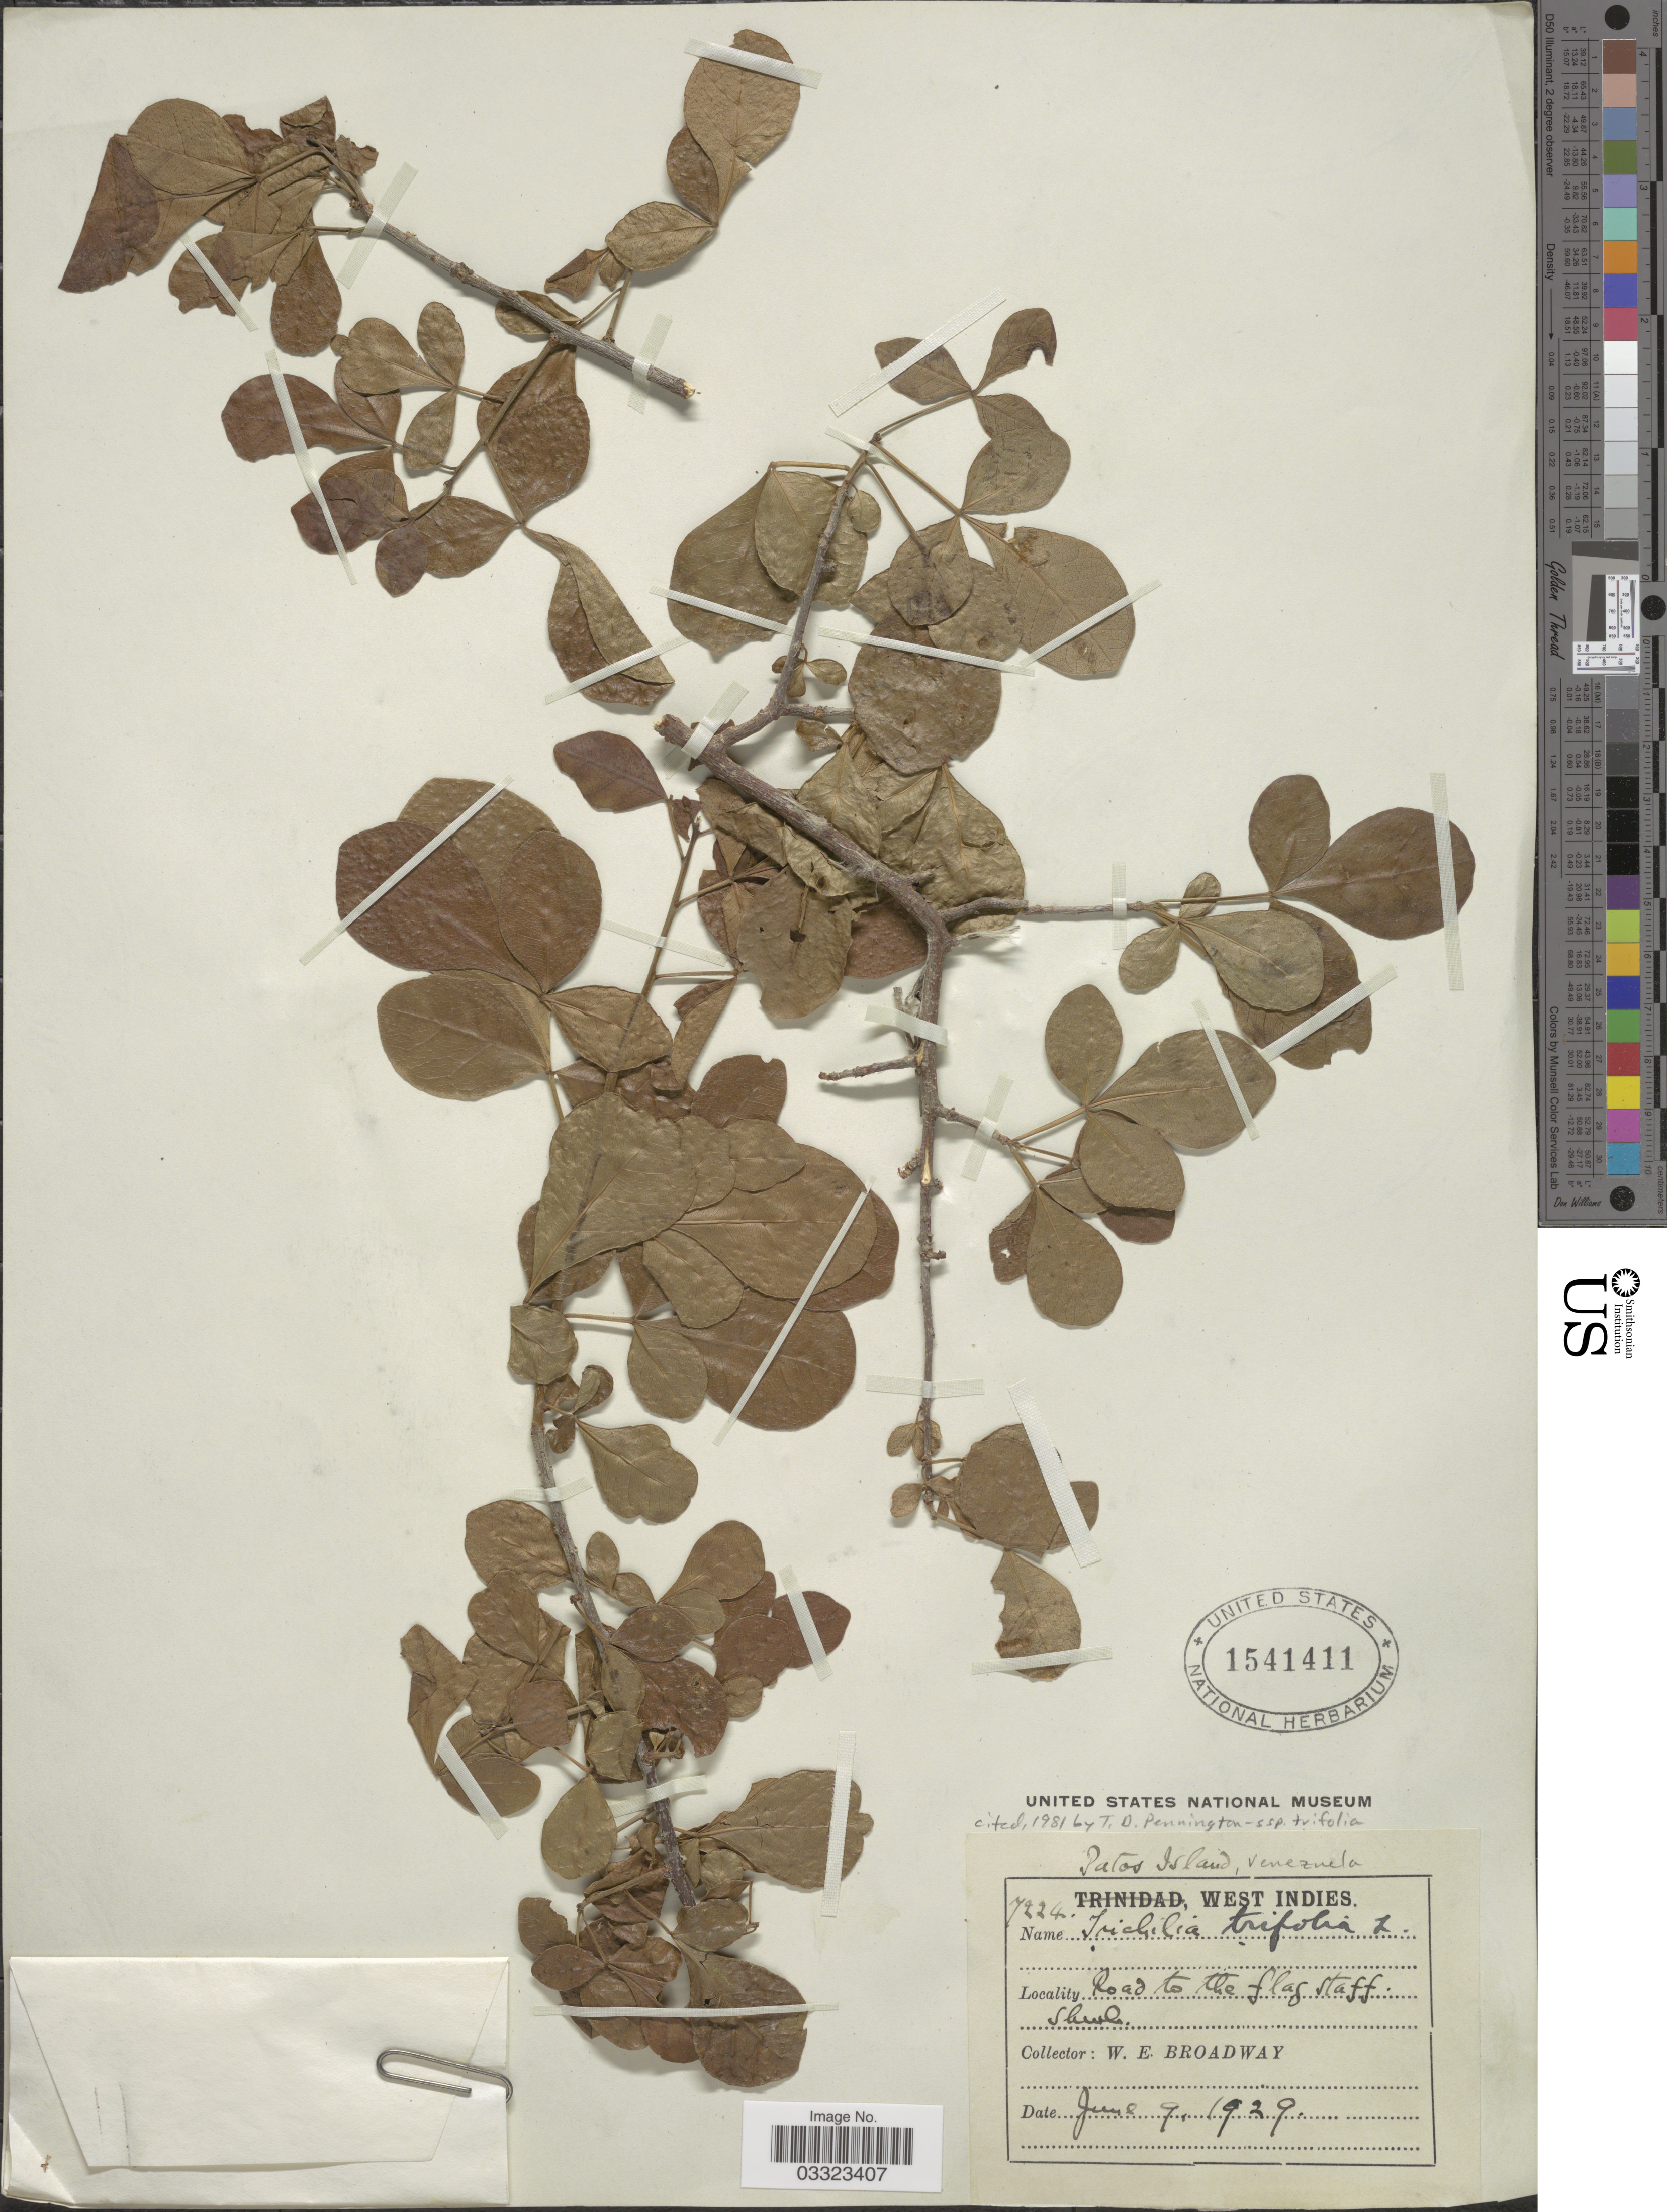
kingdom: Plantae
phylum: Tracheophyta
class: Magnoliopsida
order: Sapindales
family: Meliaceae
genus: Trichilia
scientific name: Trichilia trifolia subsp. trifolia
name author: L.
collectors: W. E. Broadway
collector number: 7224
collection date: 1929-06-09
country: Venezuela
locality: Patos Island, Road to the Flagstaff.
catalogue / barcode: US 1541411